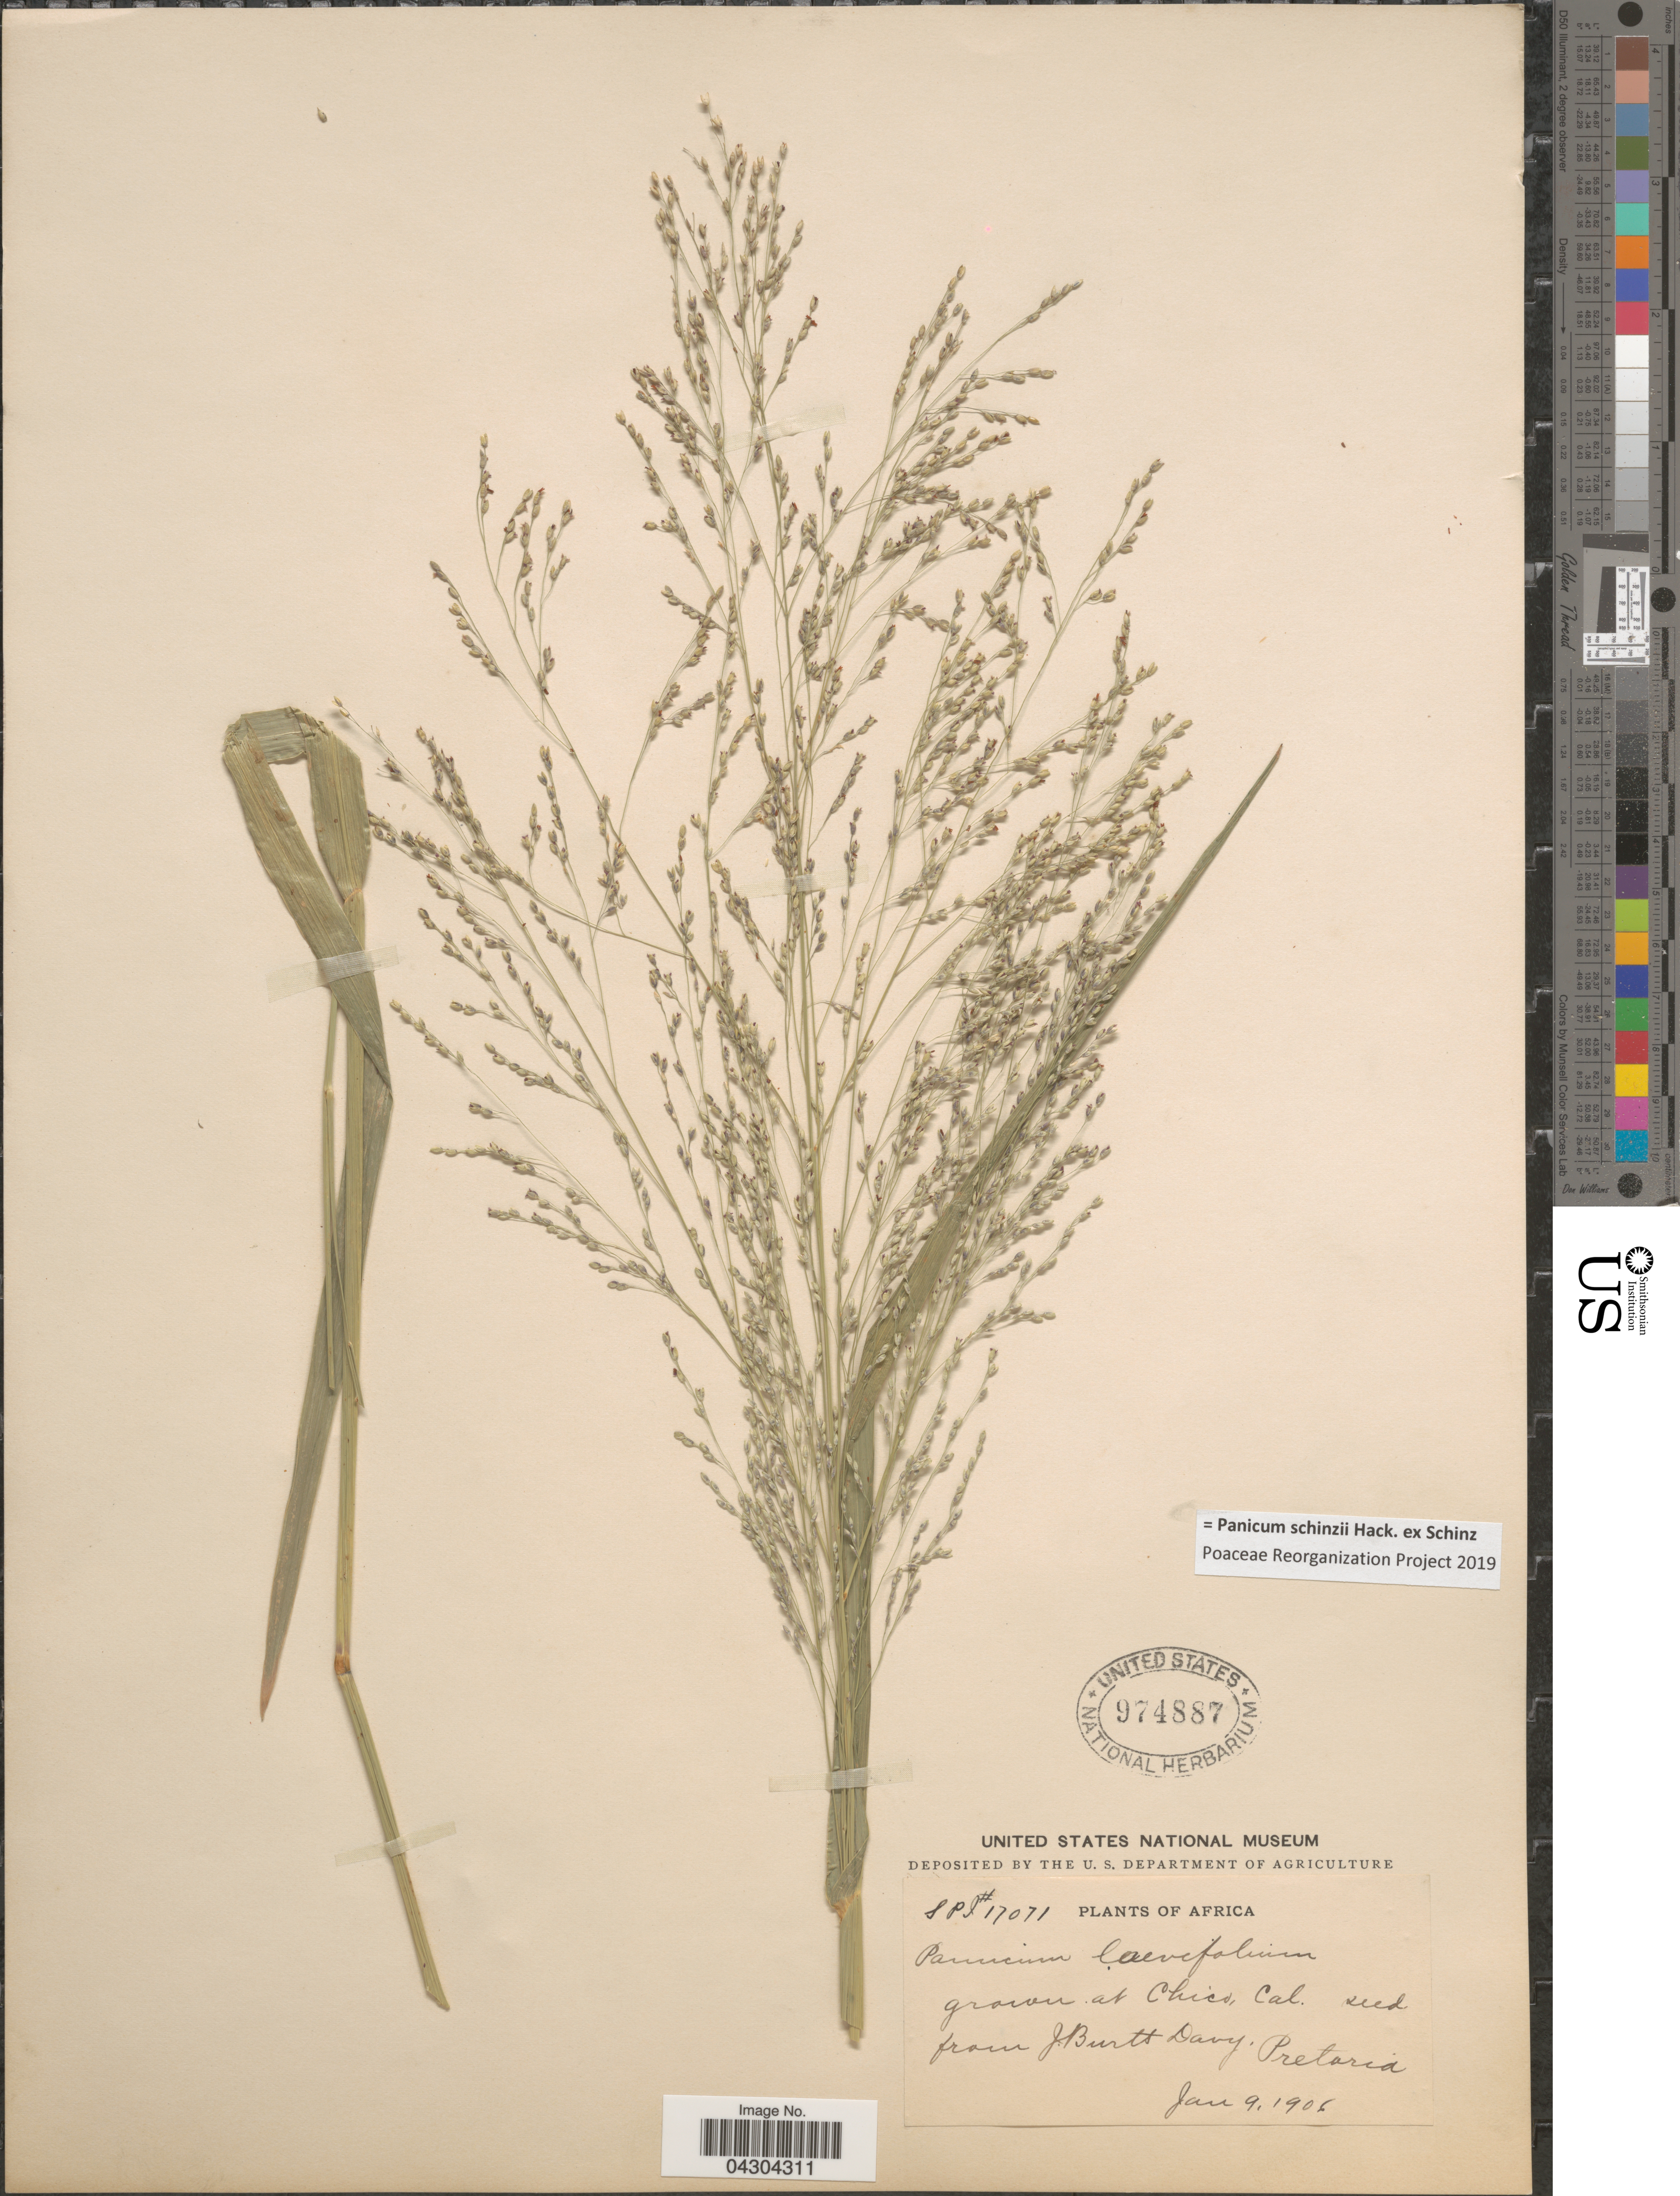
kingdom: Plantae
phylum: Tracheophyta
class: Liliopsida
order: Poales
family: Poaceae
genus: Panicum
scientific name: Panicum schinzii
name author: Hack. ex Schinz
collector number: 17071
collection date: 1906-01-09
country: United States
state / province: California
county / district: Butte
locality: Grown at Chico.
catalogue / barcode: US 974887